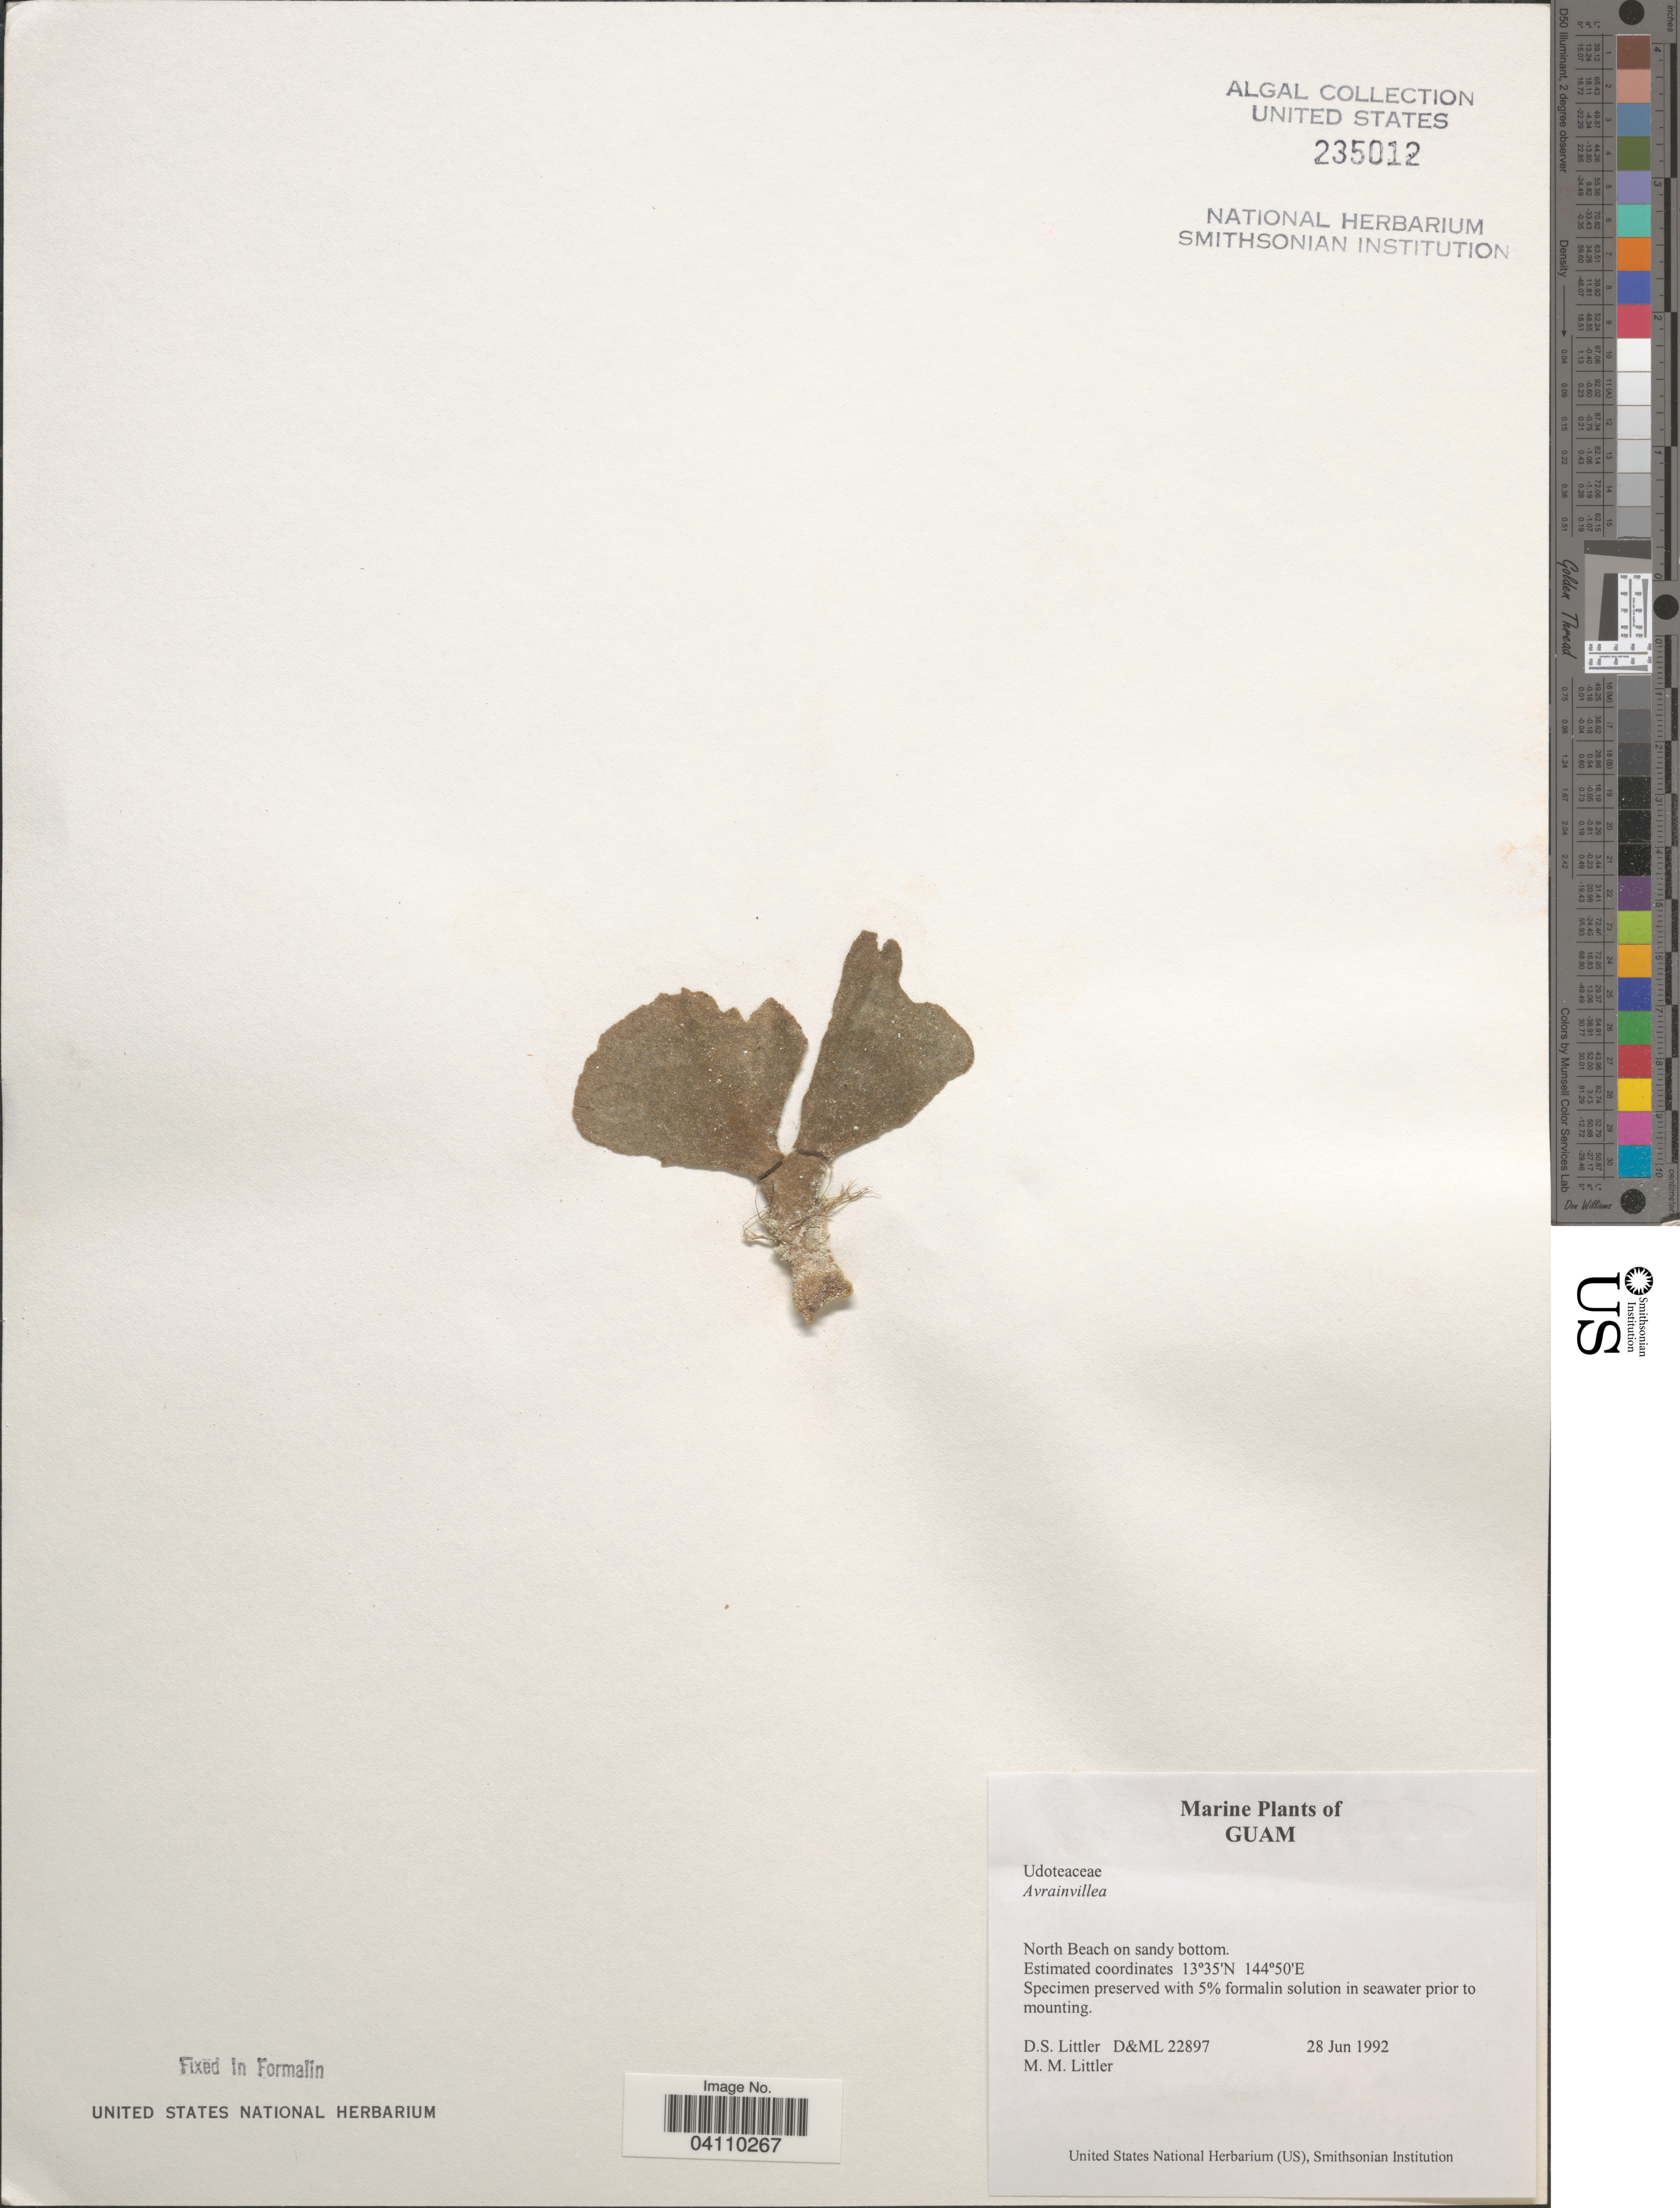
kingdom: Plantae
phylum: Chlorophyta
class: Ulvophyceae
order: Bryopsidales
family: Dichotomosiphonaceae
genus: Avrainvillea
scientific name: Avrainvillea sp.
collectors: D. S. Littler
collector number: D&ML22897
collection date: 1992-06-28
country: Guam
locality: North Beach on sandy bottom.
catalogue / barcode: US 235012